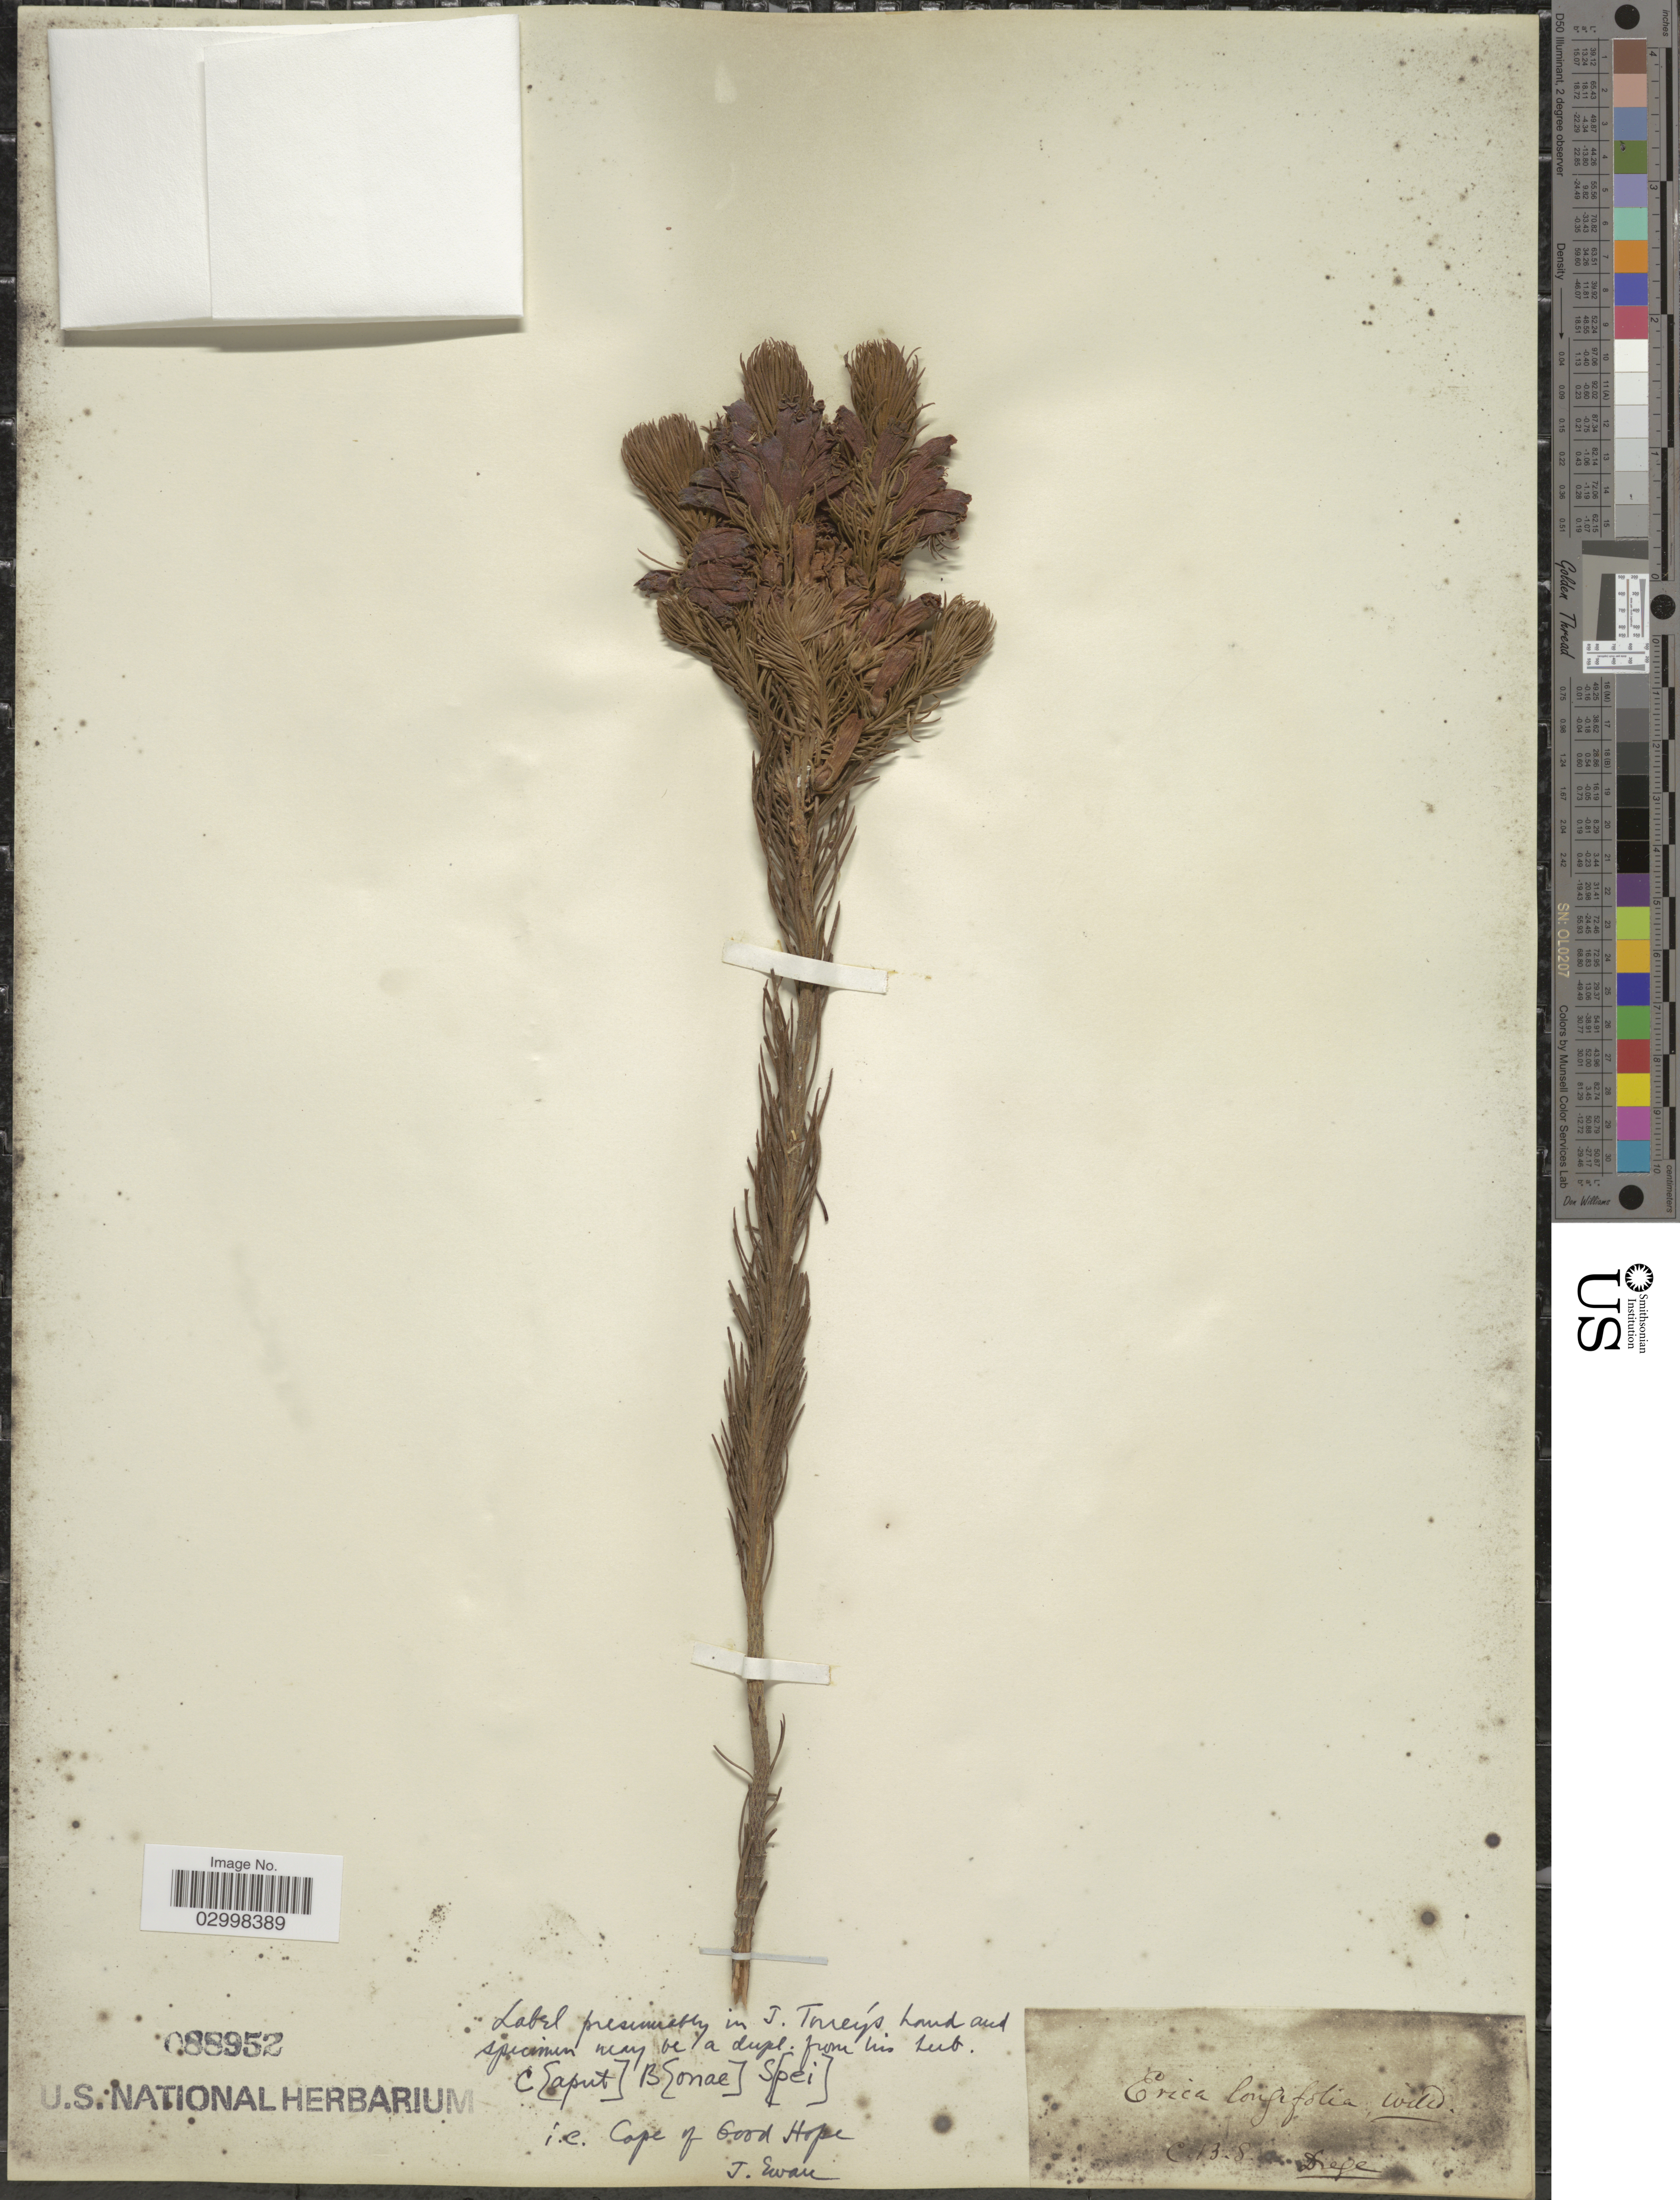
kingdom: Plantae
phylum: Tracheophyta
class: Magnoliopsida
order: Ericales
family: Ericaceae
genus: Erica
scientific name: Erica longifolia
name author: F. A. Bauer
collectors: J. A. Ewan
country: South Africa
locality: Cape of Good Hope.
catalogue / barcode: US 88952